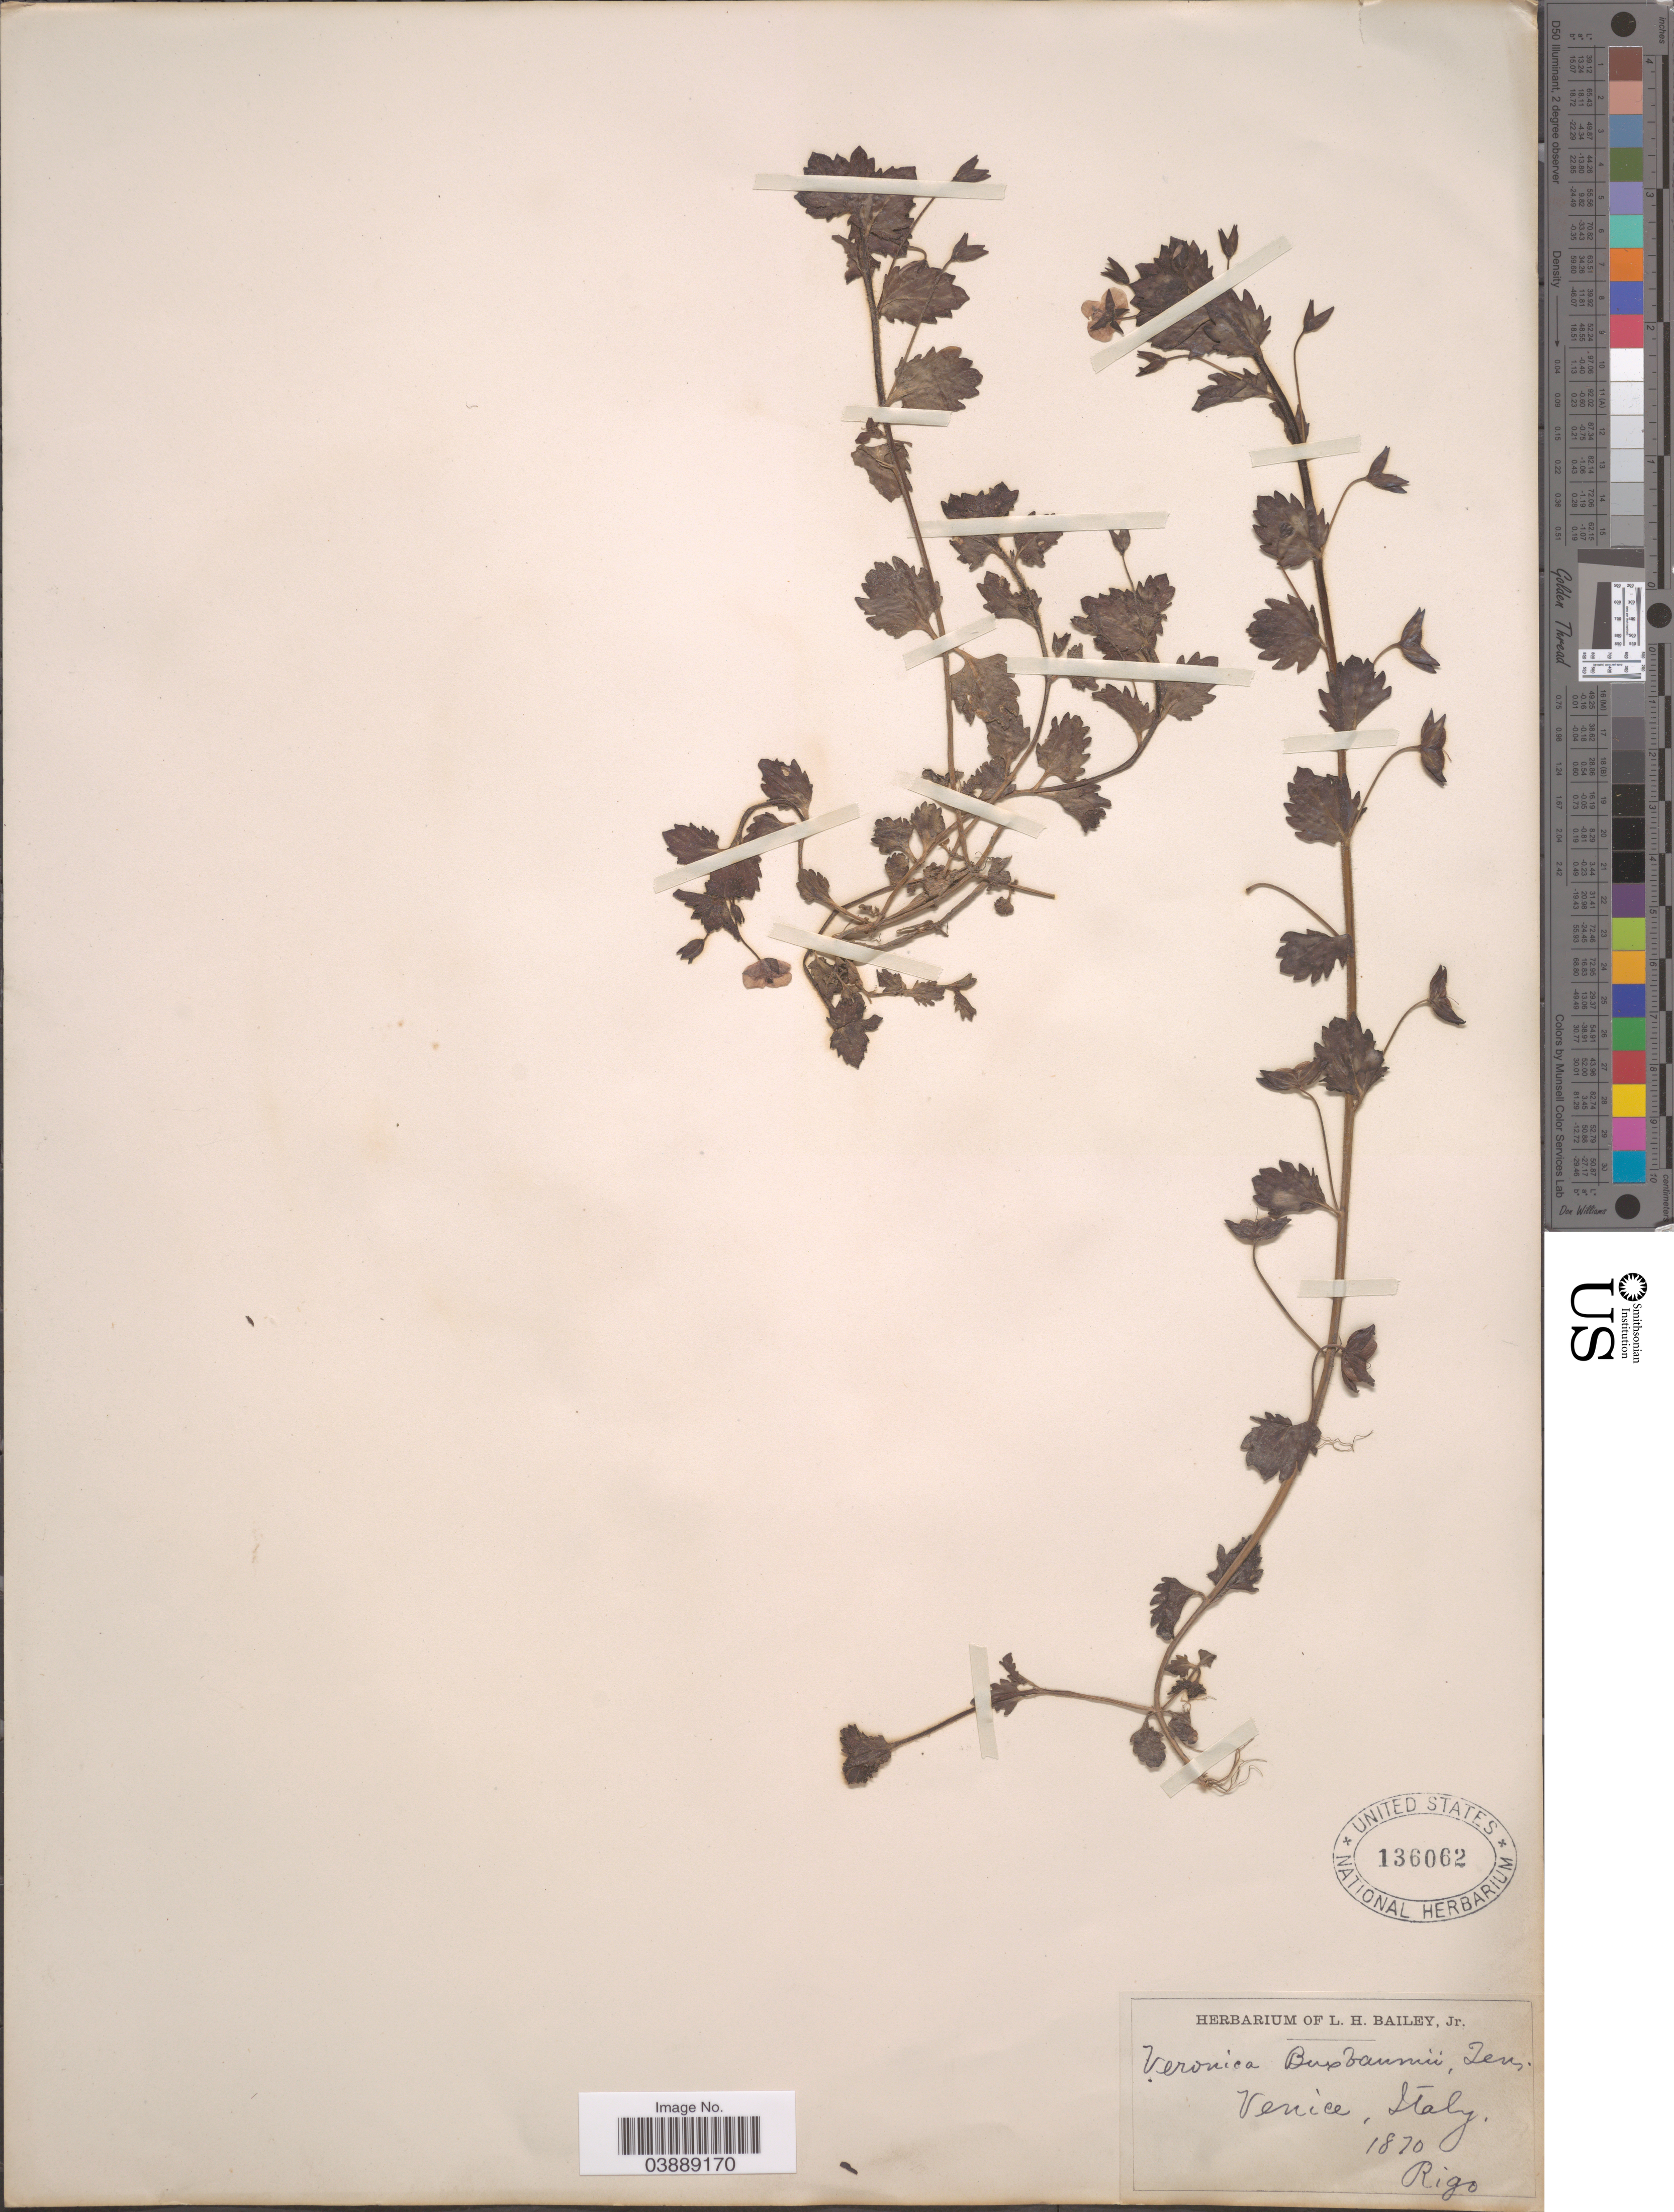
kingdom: Plantae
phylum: Tracheophyta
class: Magnoliopsida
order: Lamiales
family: Plantaginaceae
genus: Veronica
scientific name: Veronica buxbaumii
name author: Ten.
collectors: -- Rigo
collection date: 1870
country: Italy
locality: Venice.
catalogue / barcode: US 136062